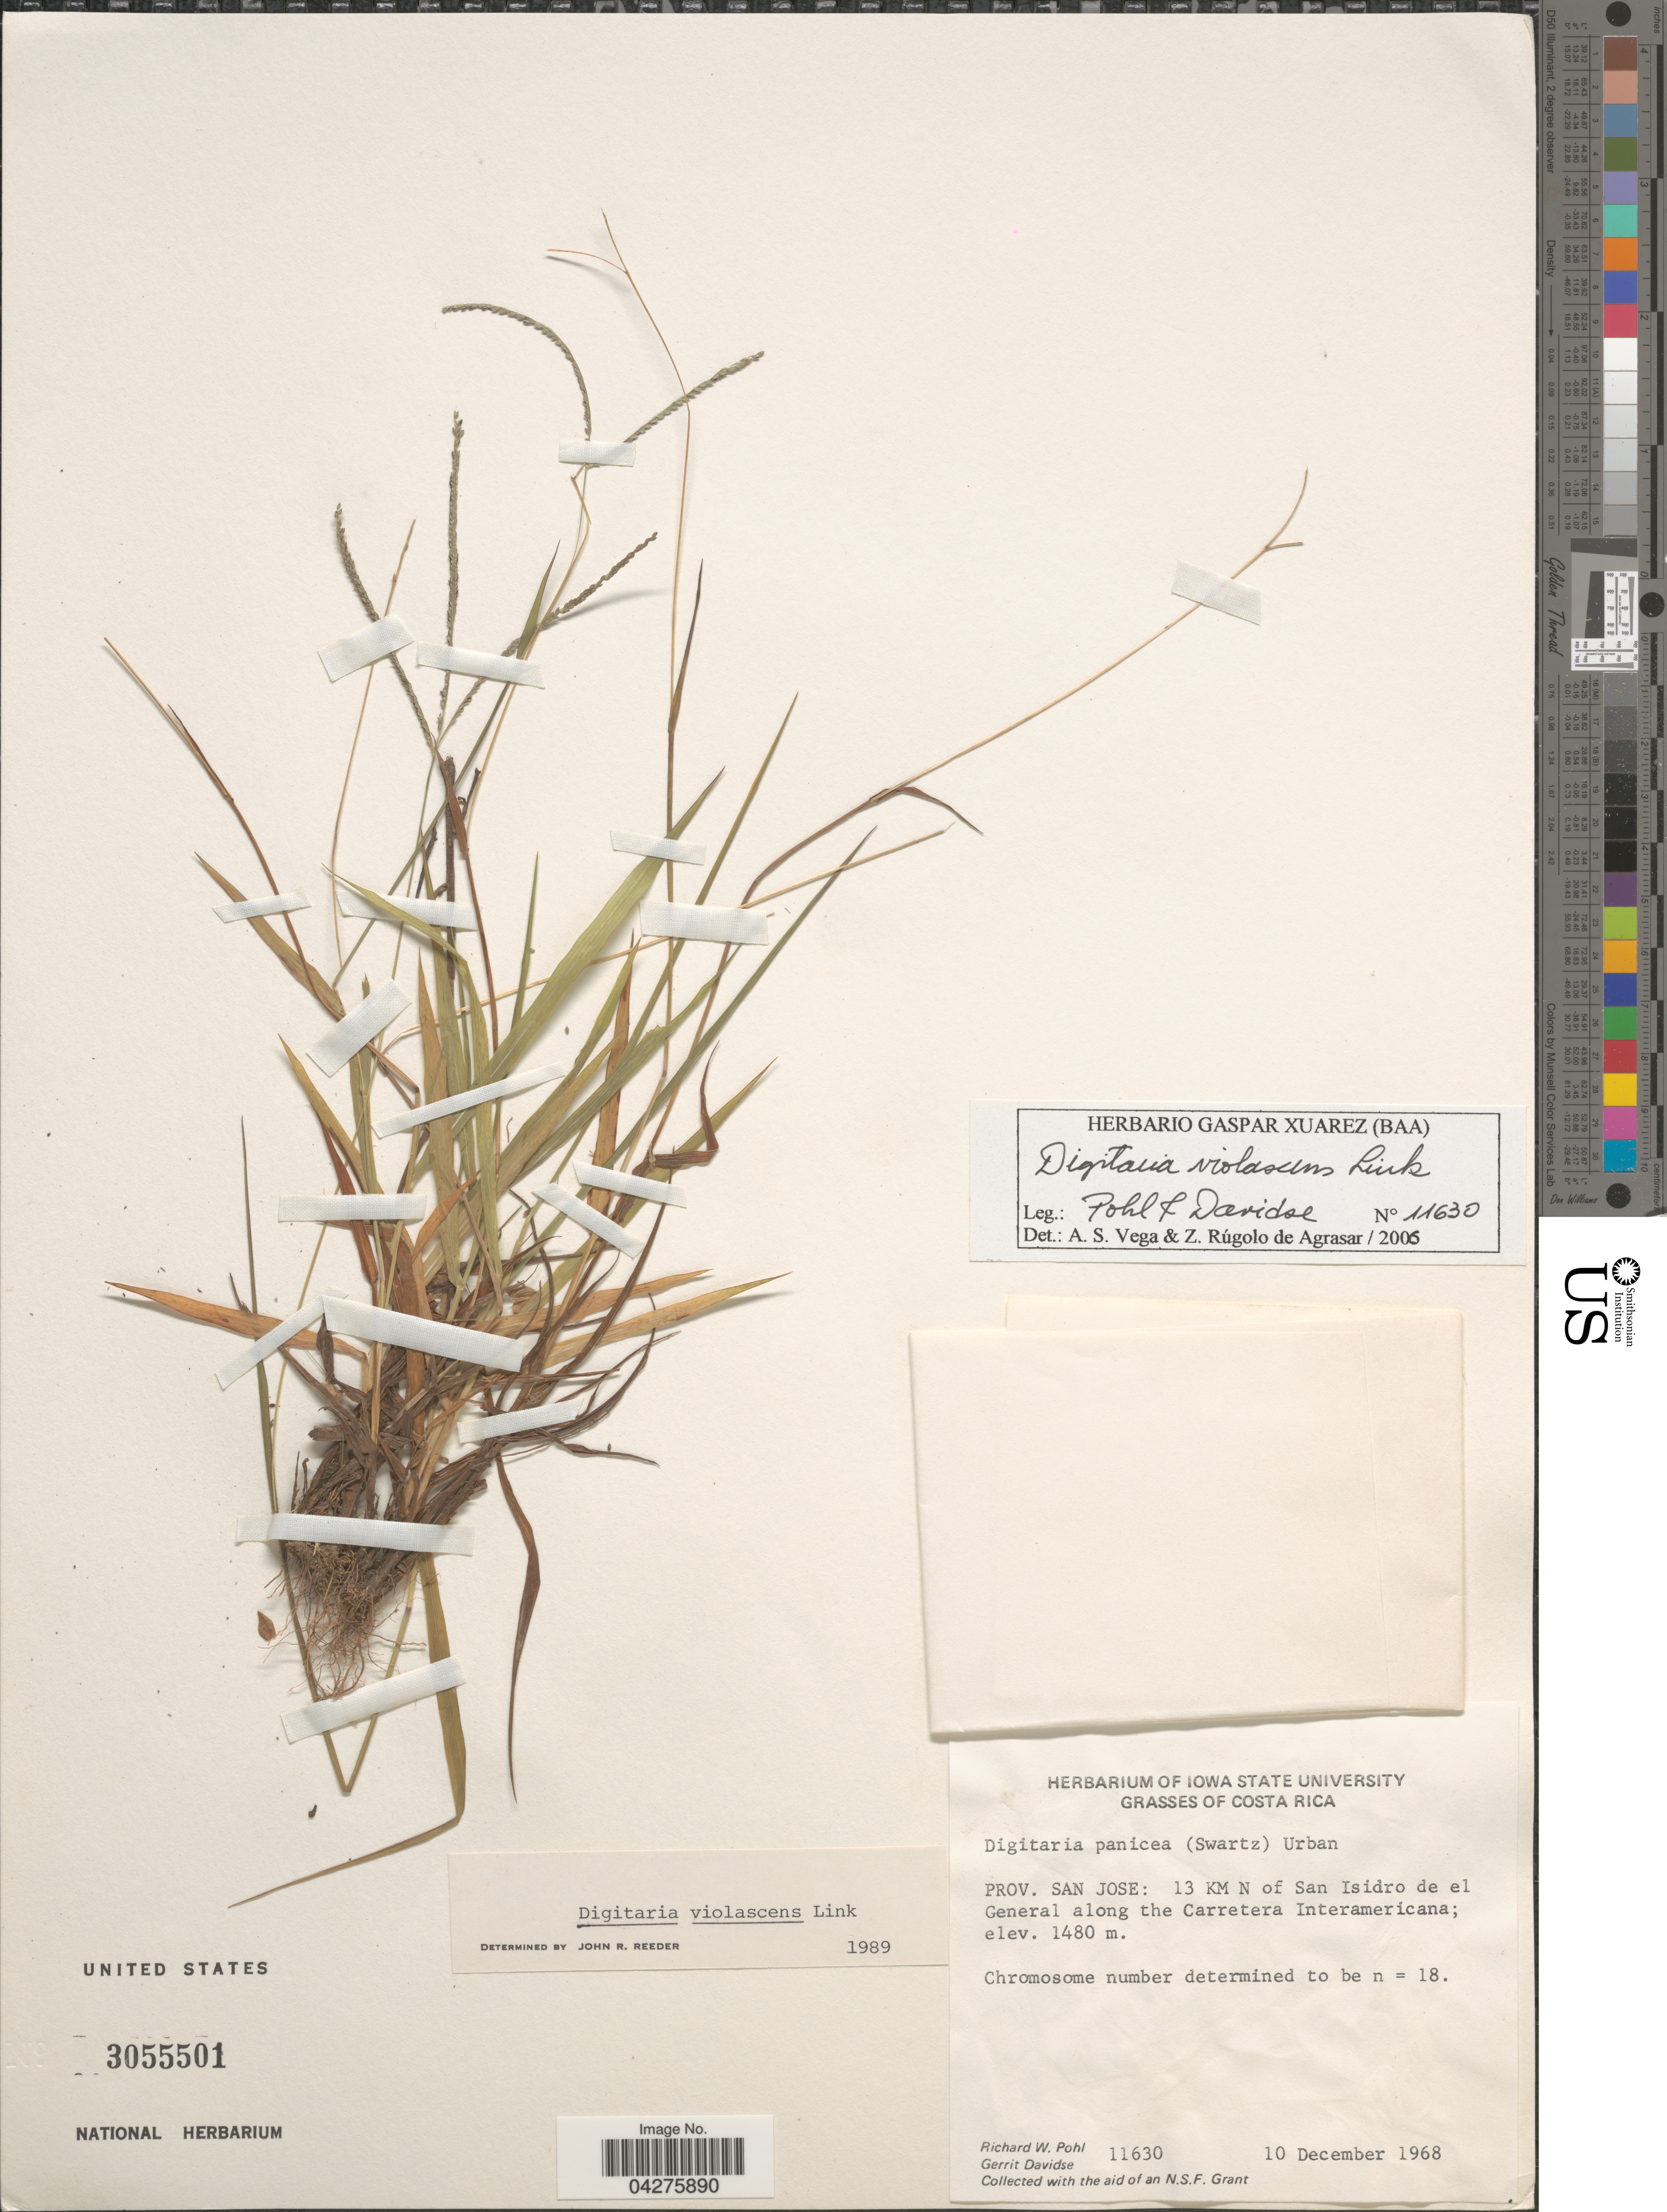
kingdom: Plantae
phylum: Tracheophyta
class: Liliopsida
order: Poales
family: Poaceae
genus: Digitaria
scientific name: Digitaria violascens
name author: Link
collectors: R. W. Pohl & G. Davidse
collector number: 11630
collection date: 1968-12-10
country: Costa Rica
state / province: San José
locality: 13 KM N of San Isidro de el General along the Carretera Interamericana.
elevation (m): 1480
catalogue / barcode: US 3055501